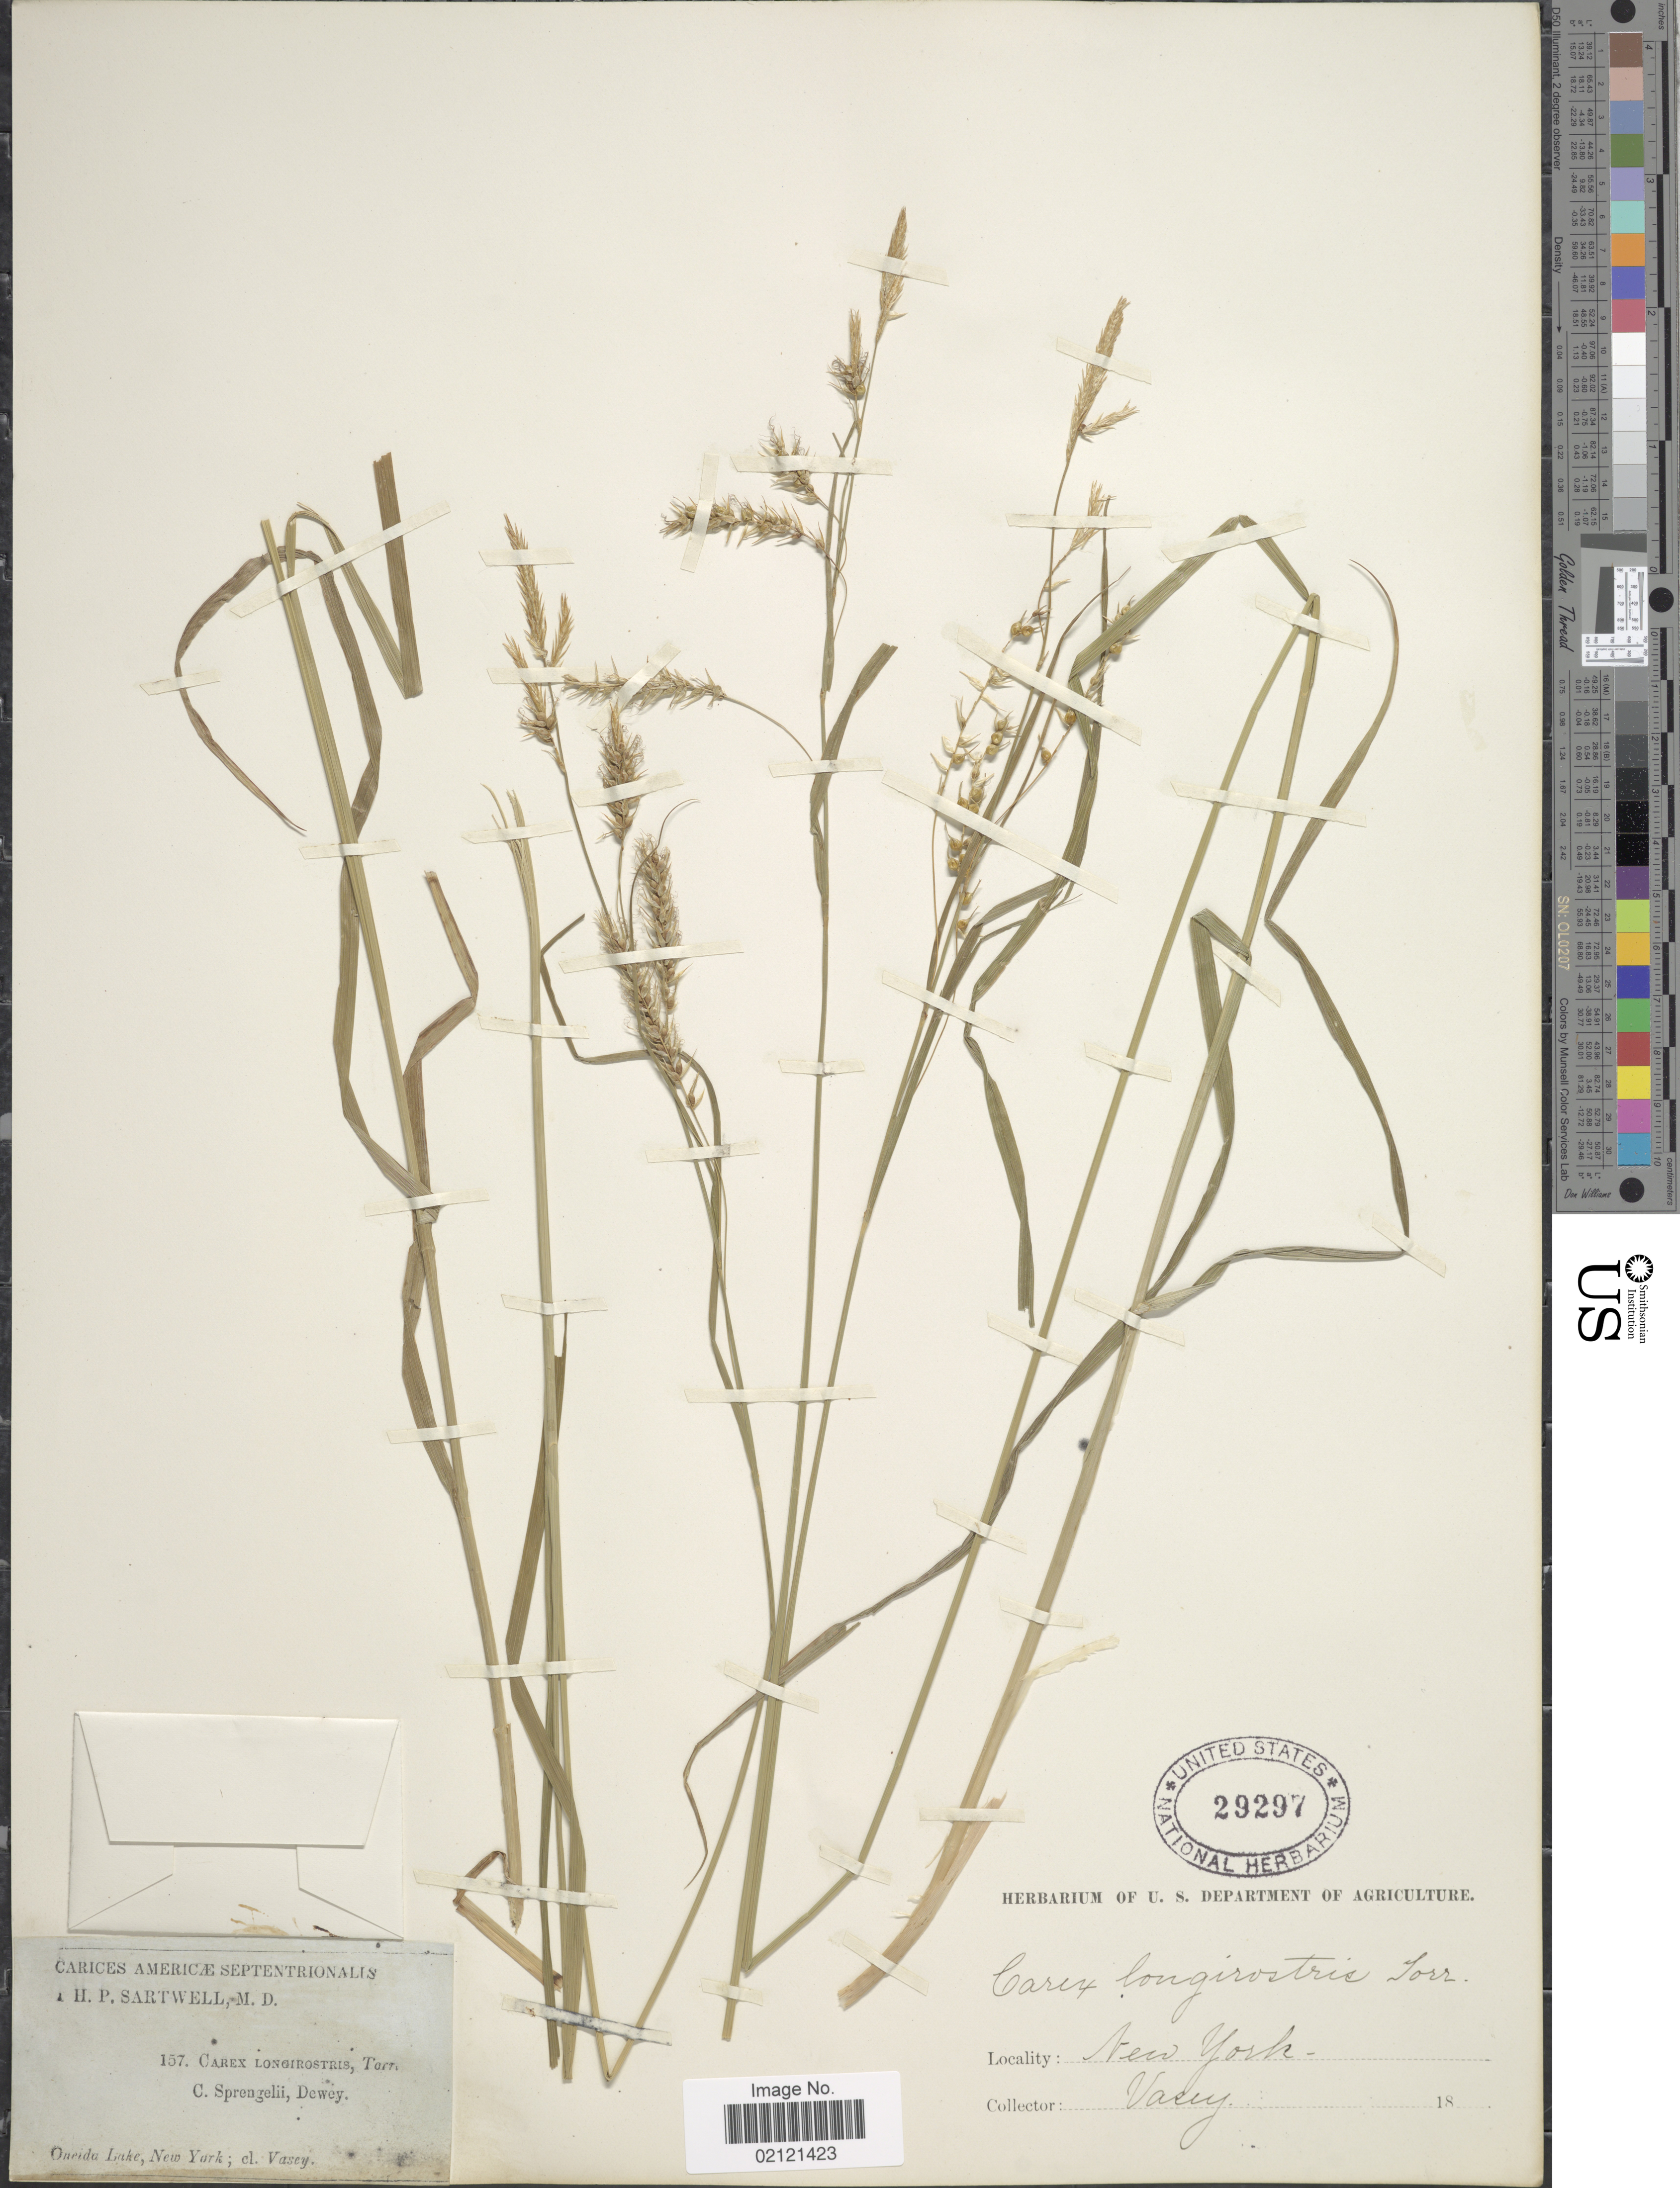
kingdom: Plantae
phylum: Tracheophyta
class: Liliopsida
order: Poales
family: Cyperaceae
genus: Carex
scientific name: Carex sprengelii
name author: Dewey ex Spreng.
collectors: Vasey, --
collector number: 157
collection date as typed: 18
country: United States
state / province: New York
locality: Oneida Lake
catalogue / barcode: US 29297